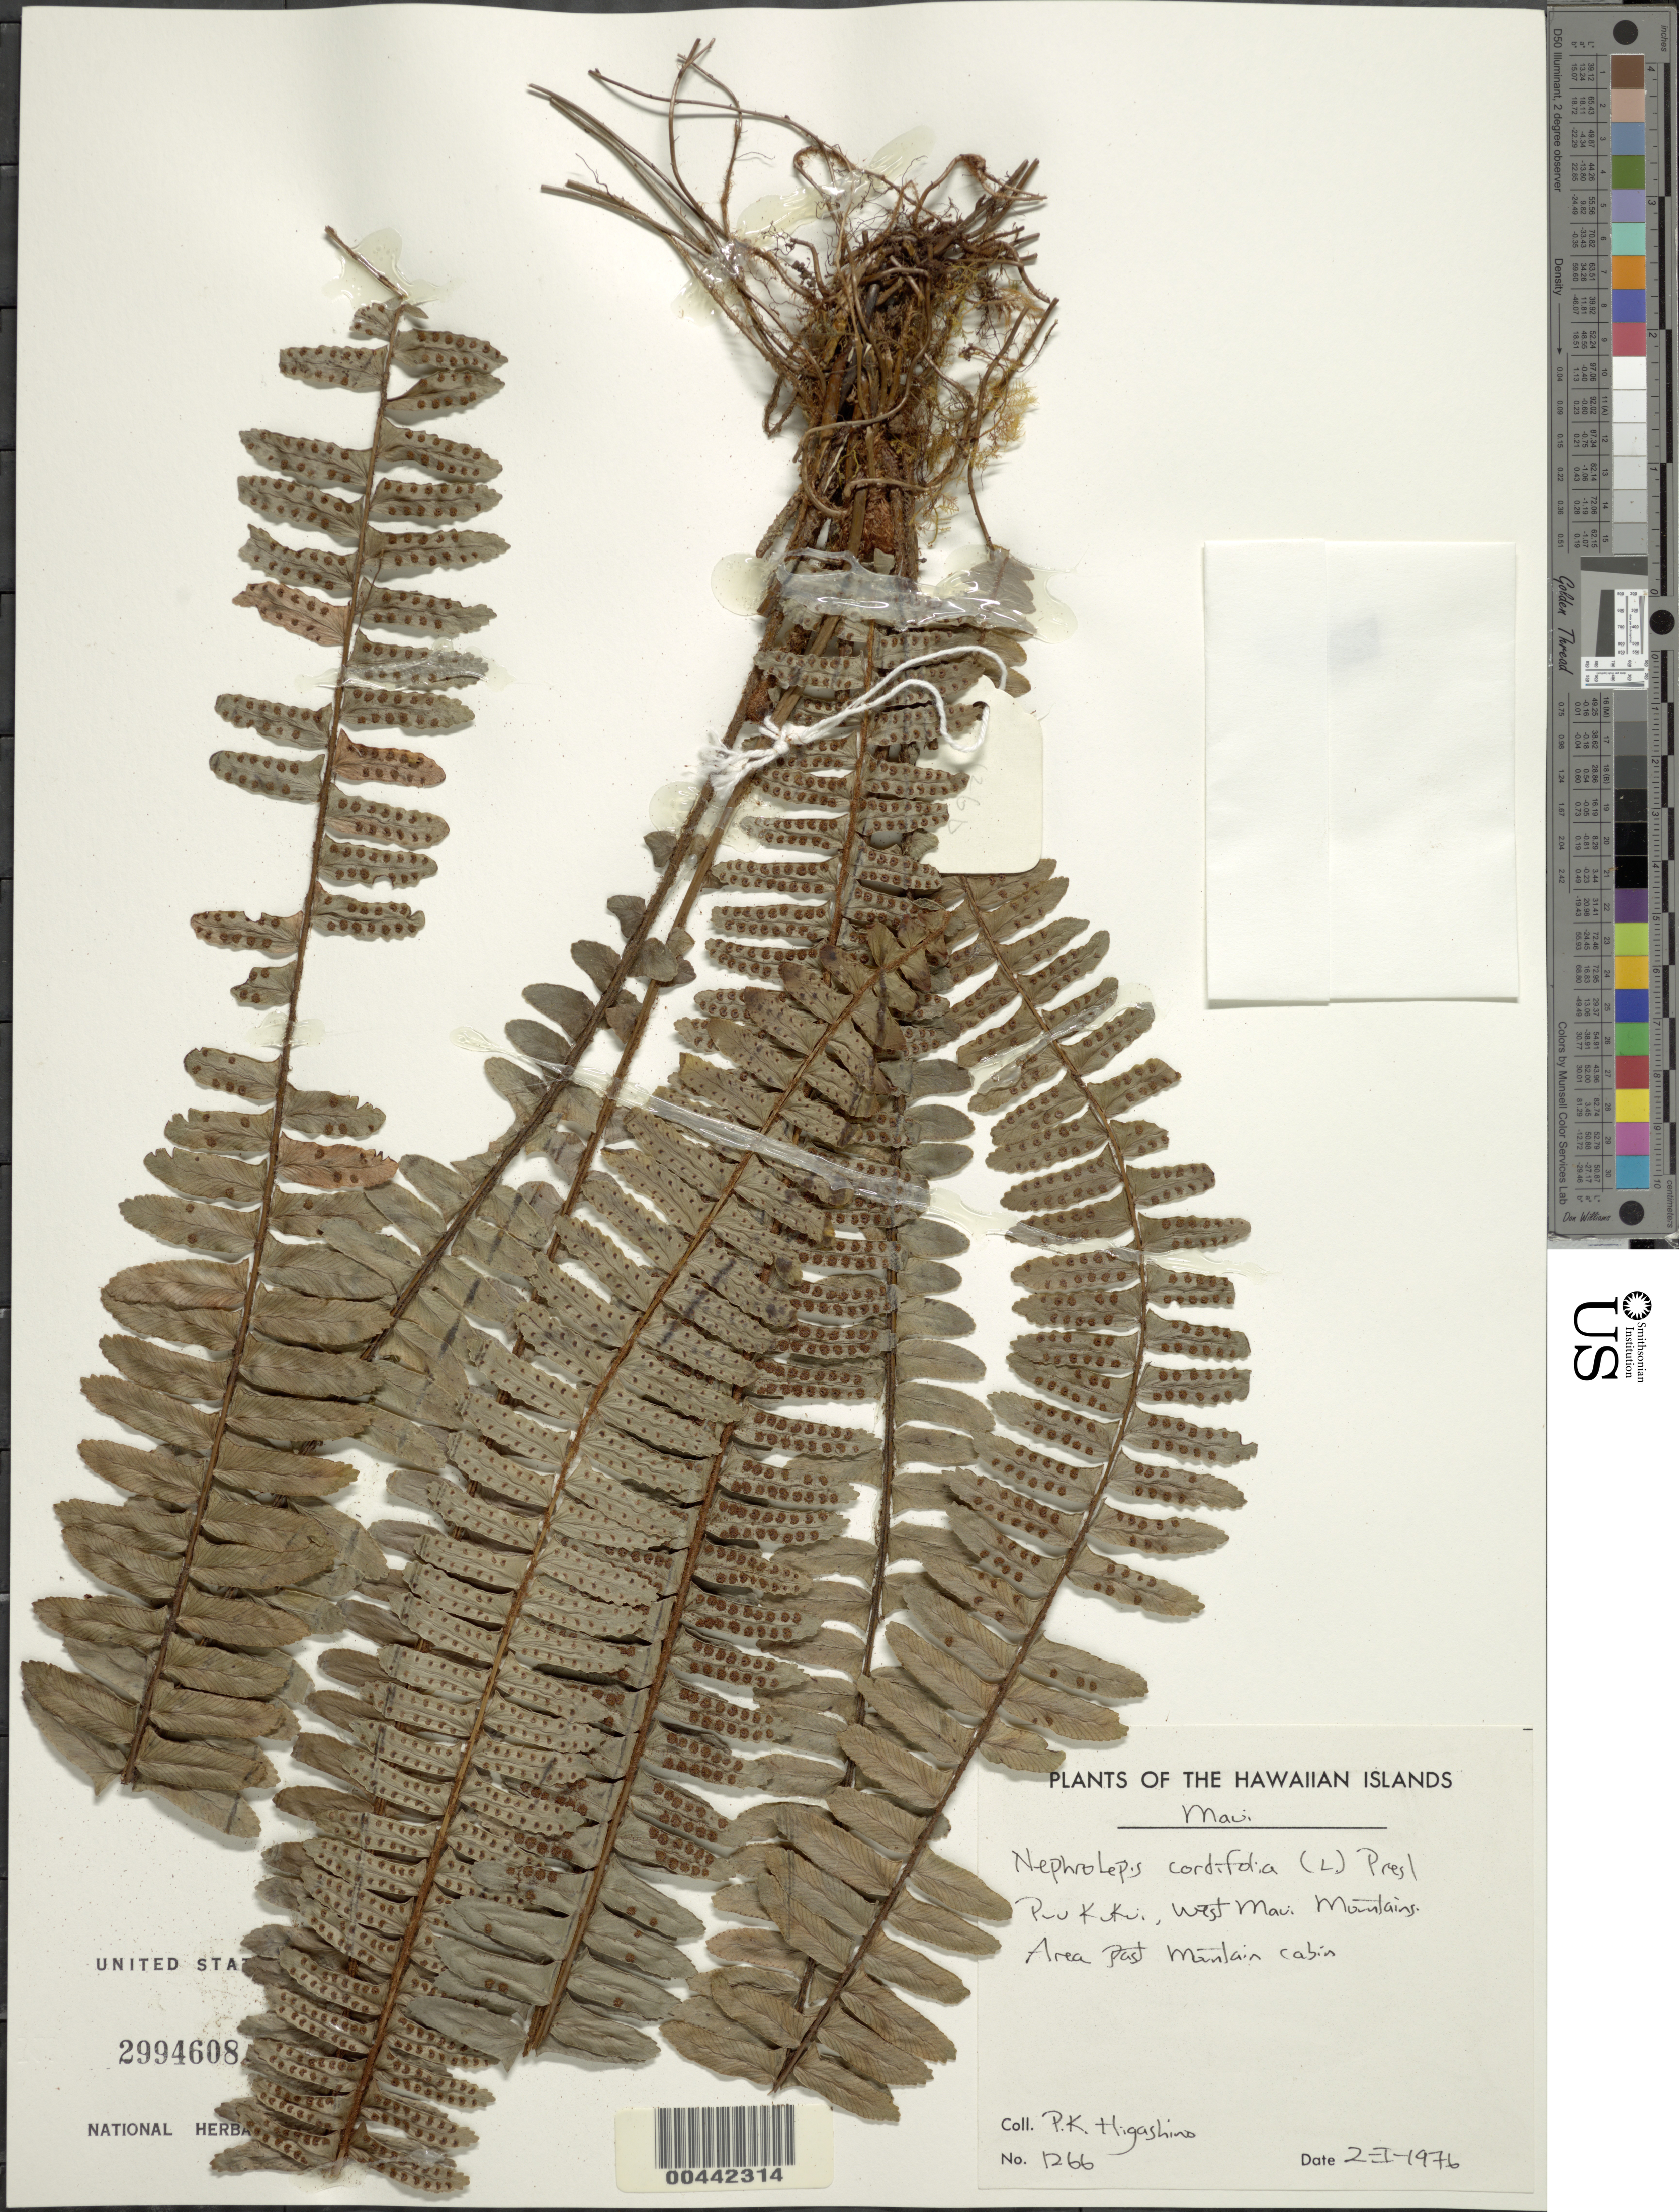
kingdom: Plantae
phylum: Tracheophyta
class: Polypodiopsida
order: Polypodiales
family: Nephrolepidaceae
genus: Nephrolepis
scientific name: Nephrolepis cordifolia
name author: (L.) C. Presl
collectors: P. Higashino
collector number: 1266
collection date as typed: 2 Jan 1976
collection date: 1976-01-02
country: United States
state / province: Hawaii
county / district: Maui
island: Maui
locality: Puu Kikui, W Maui Mts., area past mt. cabin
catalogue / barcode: US 2994608